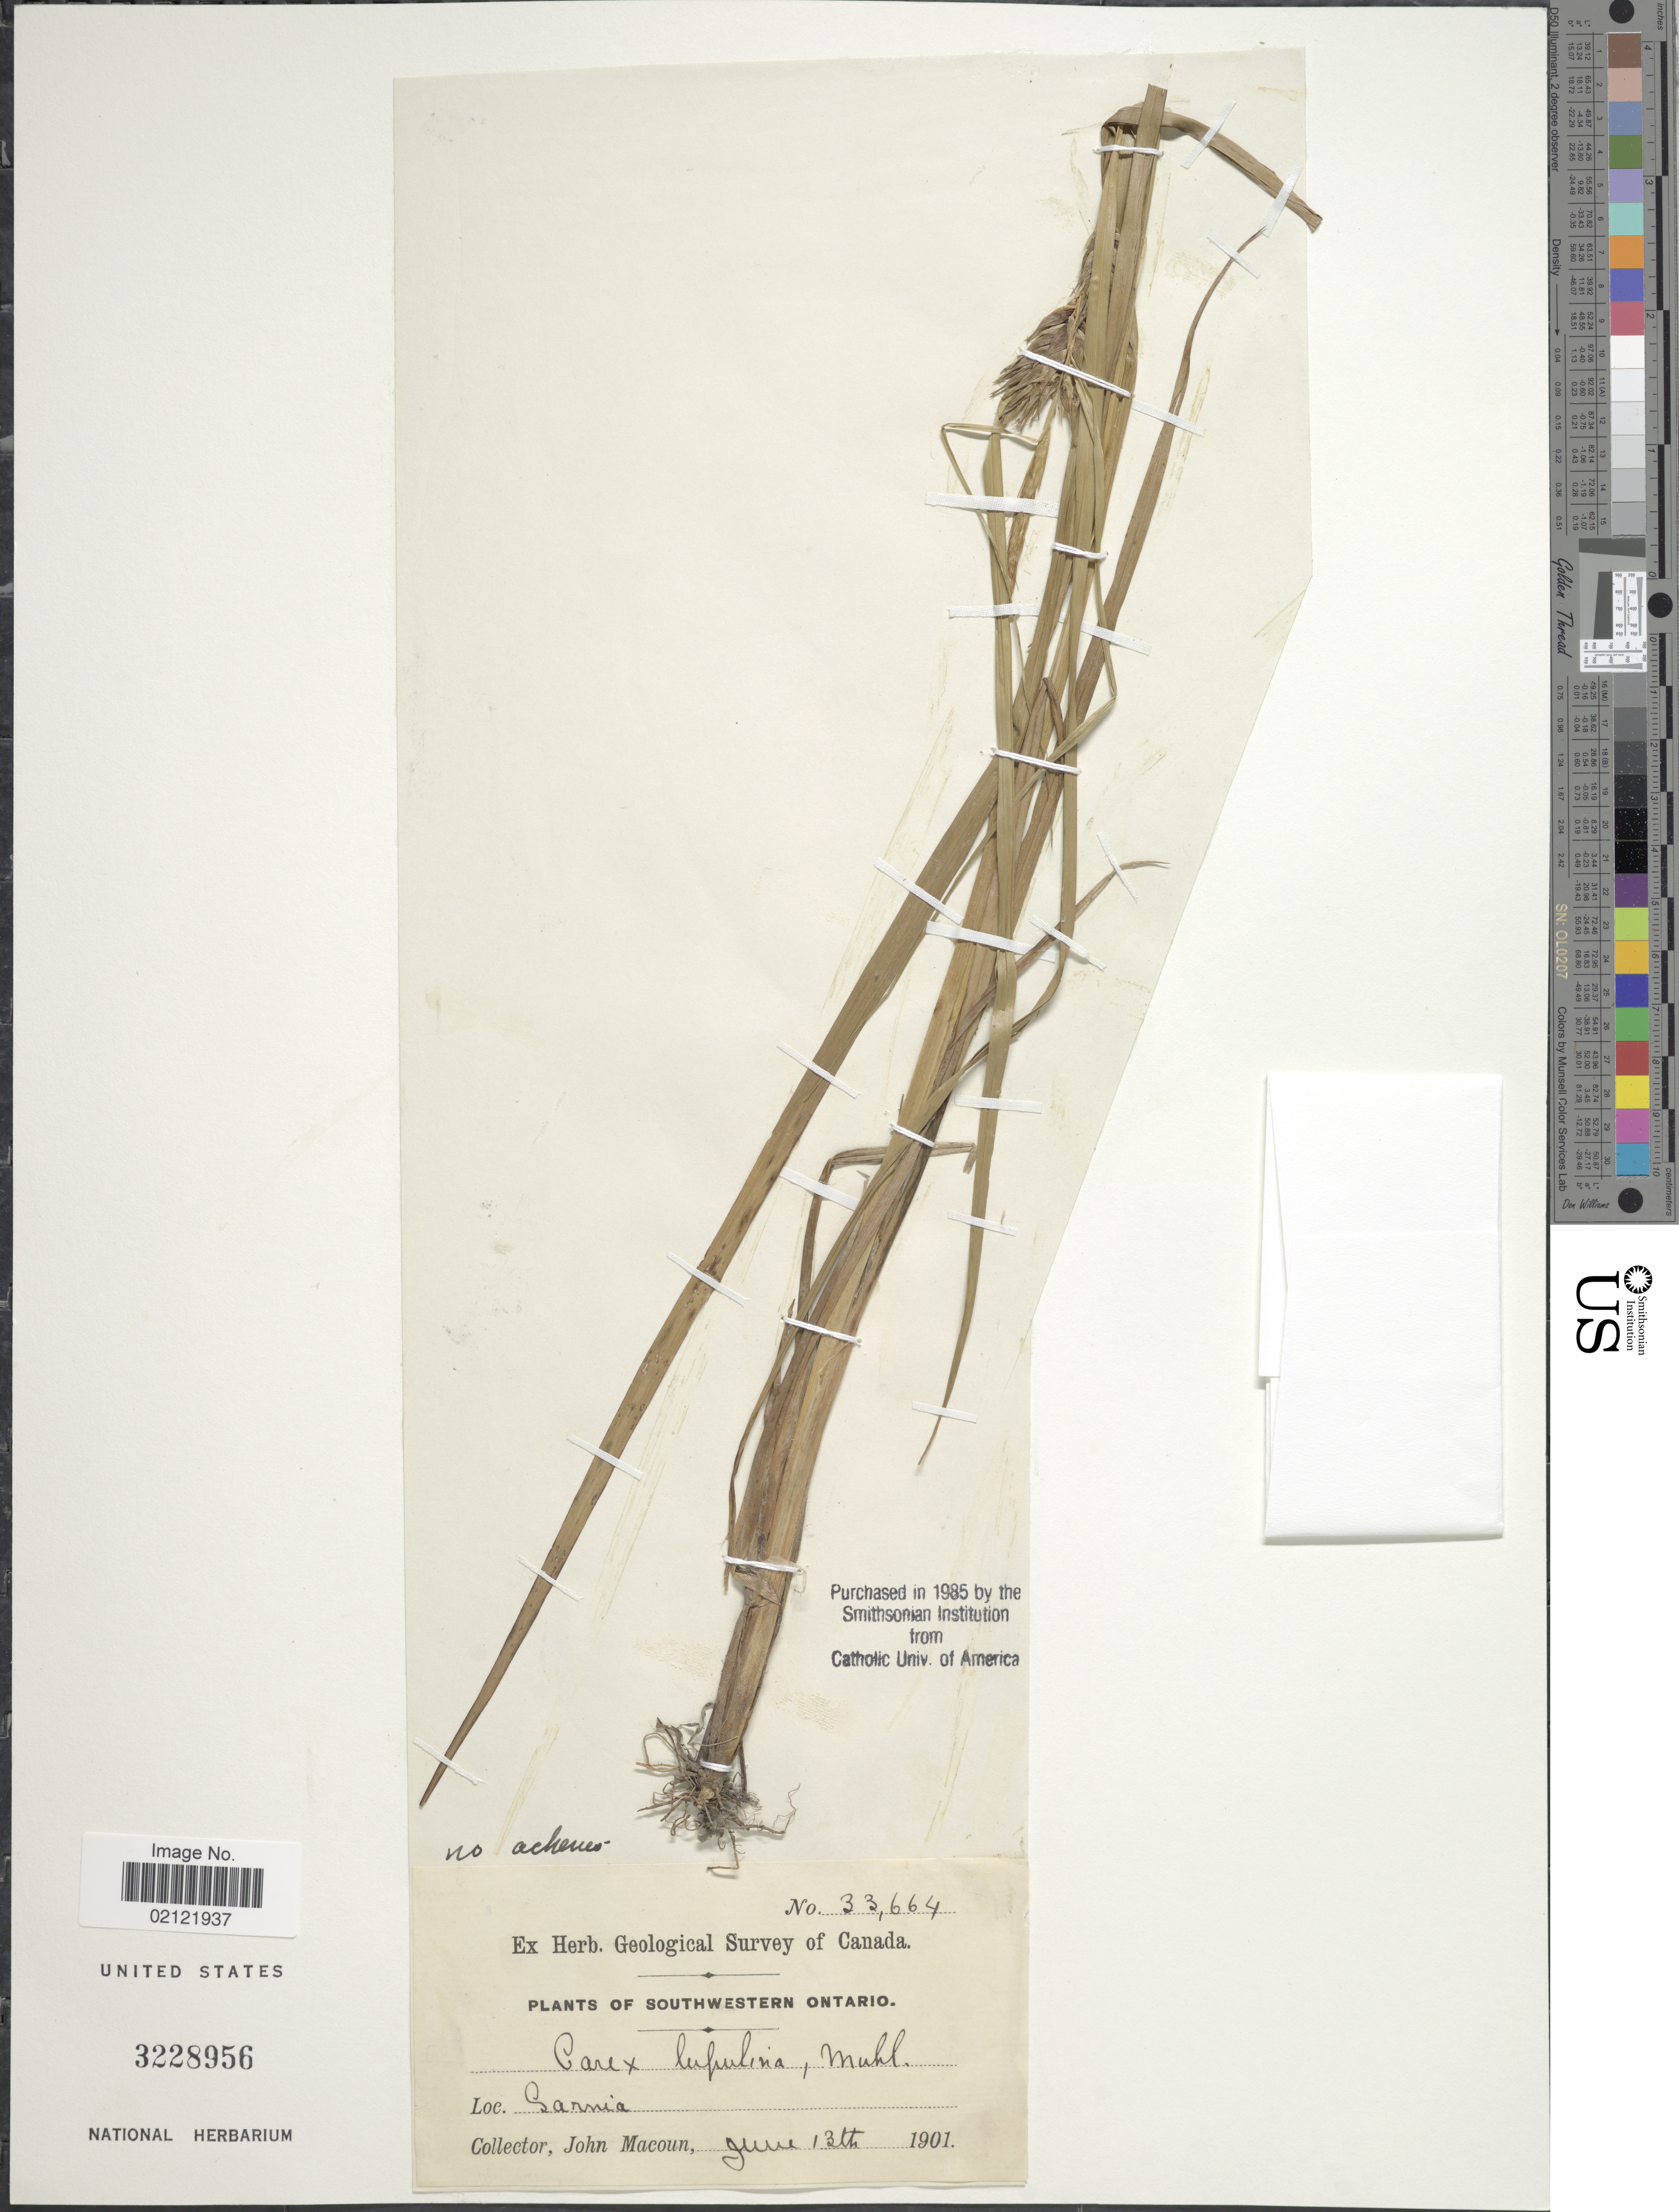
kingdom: Plantae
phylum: Tracheophyta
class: Liliopsida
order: Poales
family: Cyperaceae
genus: Carex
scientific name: Carex lupulina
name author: Muhl. ex Willd.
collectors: J. Macoun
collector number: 33664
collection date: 1901-06-13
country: Canada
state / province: Ontario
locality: Southwestern Ontario. Sarnia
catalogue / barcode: US 3228956